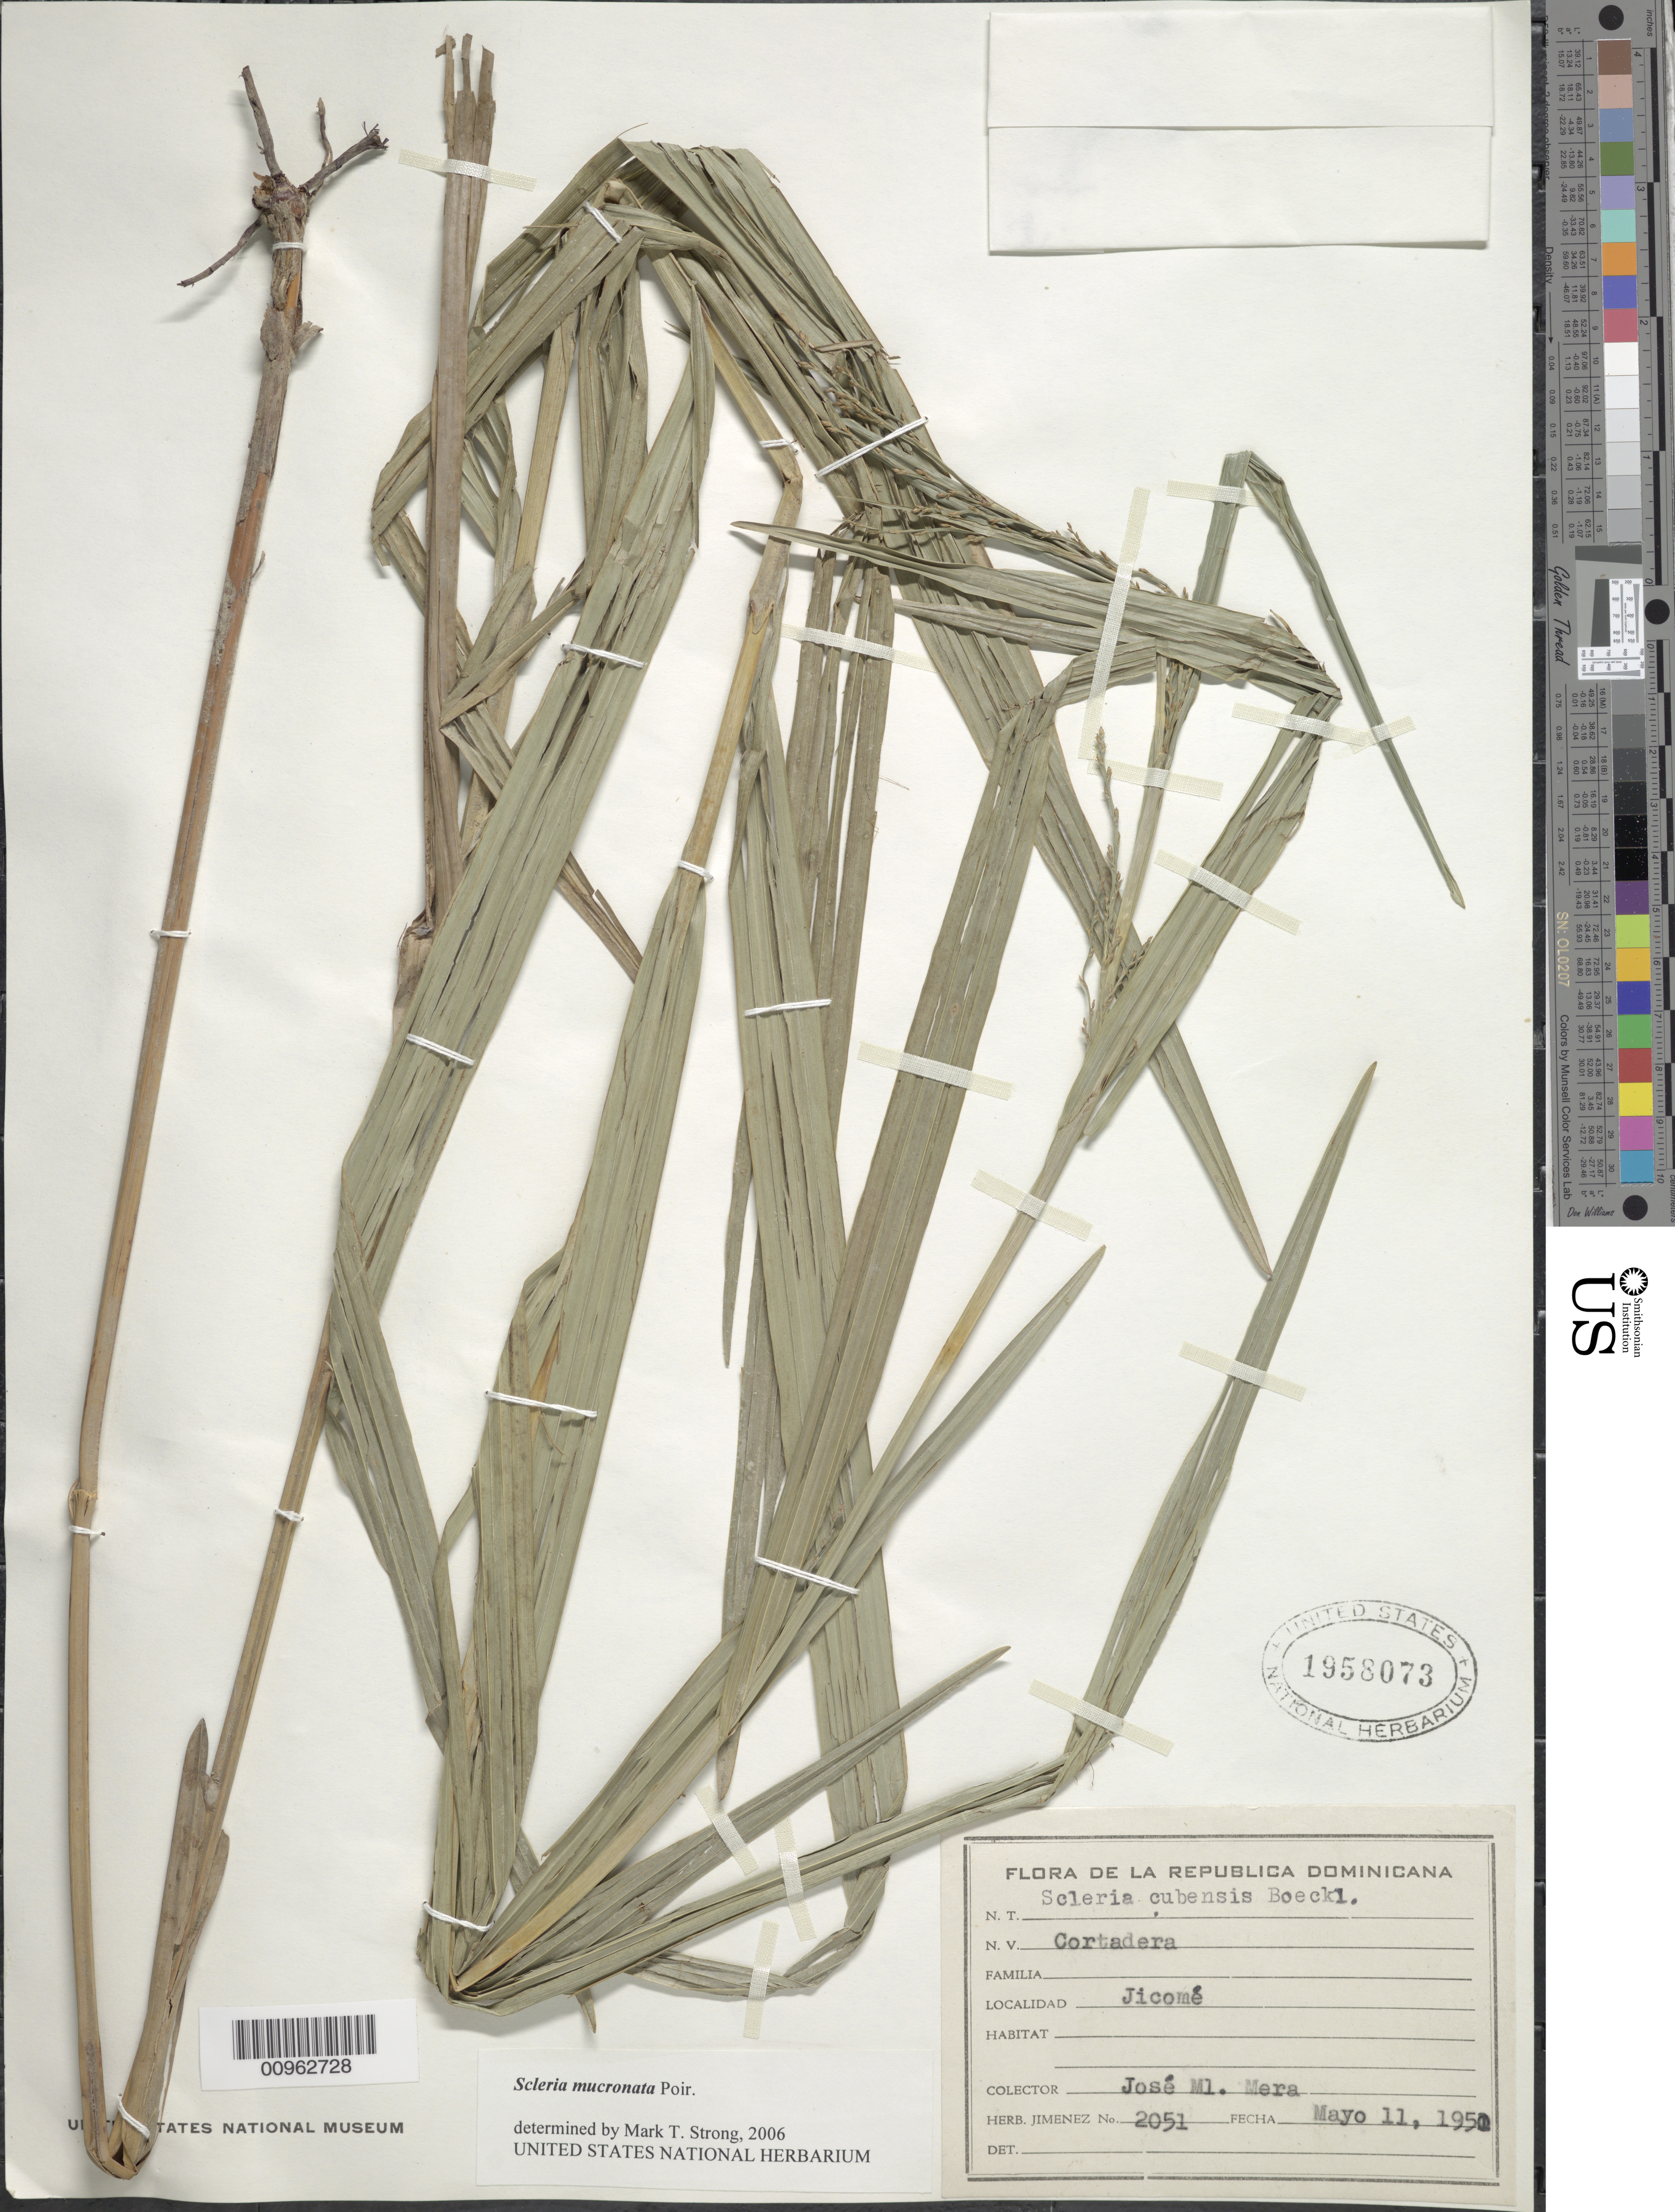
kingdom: Plantae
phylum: Tracheophyta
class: Liliopsida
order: Poales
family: Cyperaceae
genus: Scleria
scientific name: Scleria mucronata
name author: Poir.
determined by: Strong, M. T., (US), Smithsonian Institution - National Museum of Natural History (UNITED STATES)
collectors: J. Mera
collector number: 2051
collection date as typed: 11 May 1950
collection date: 1950-05-11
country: Dominican Republic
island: Hispaniola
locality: Jicomé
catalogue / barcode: US 1958073